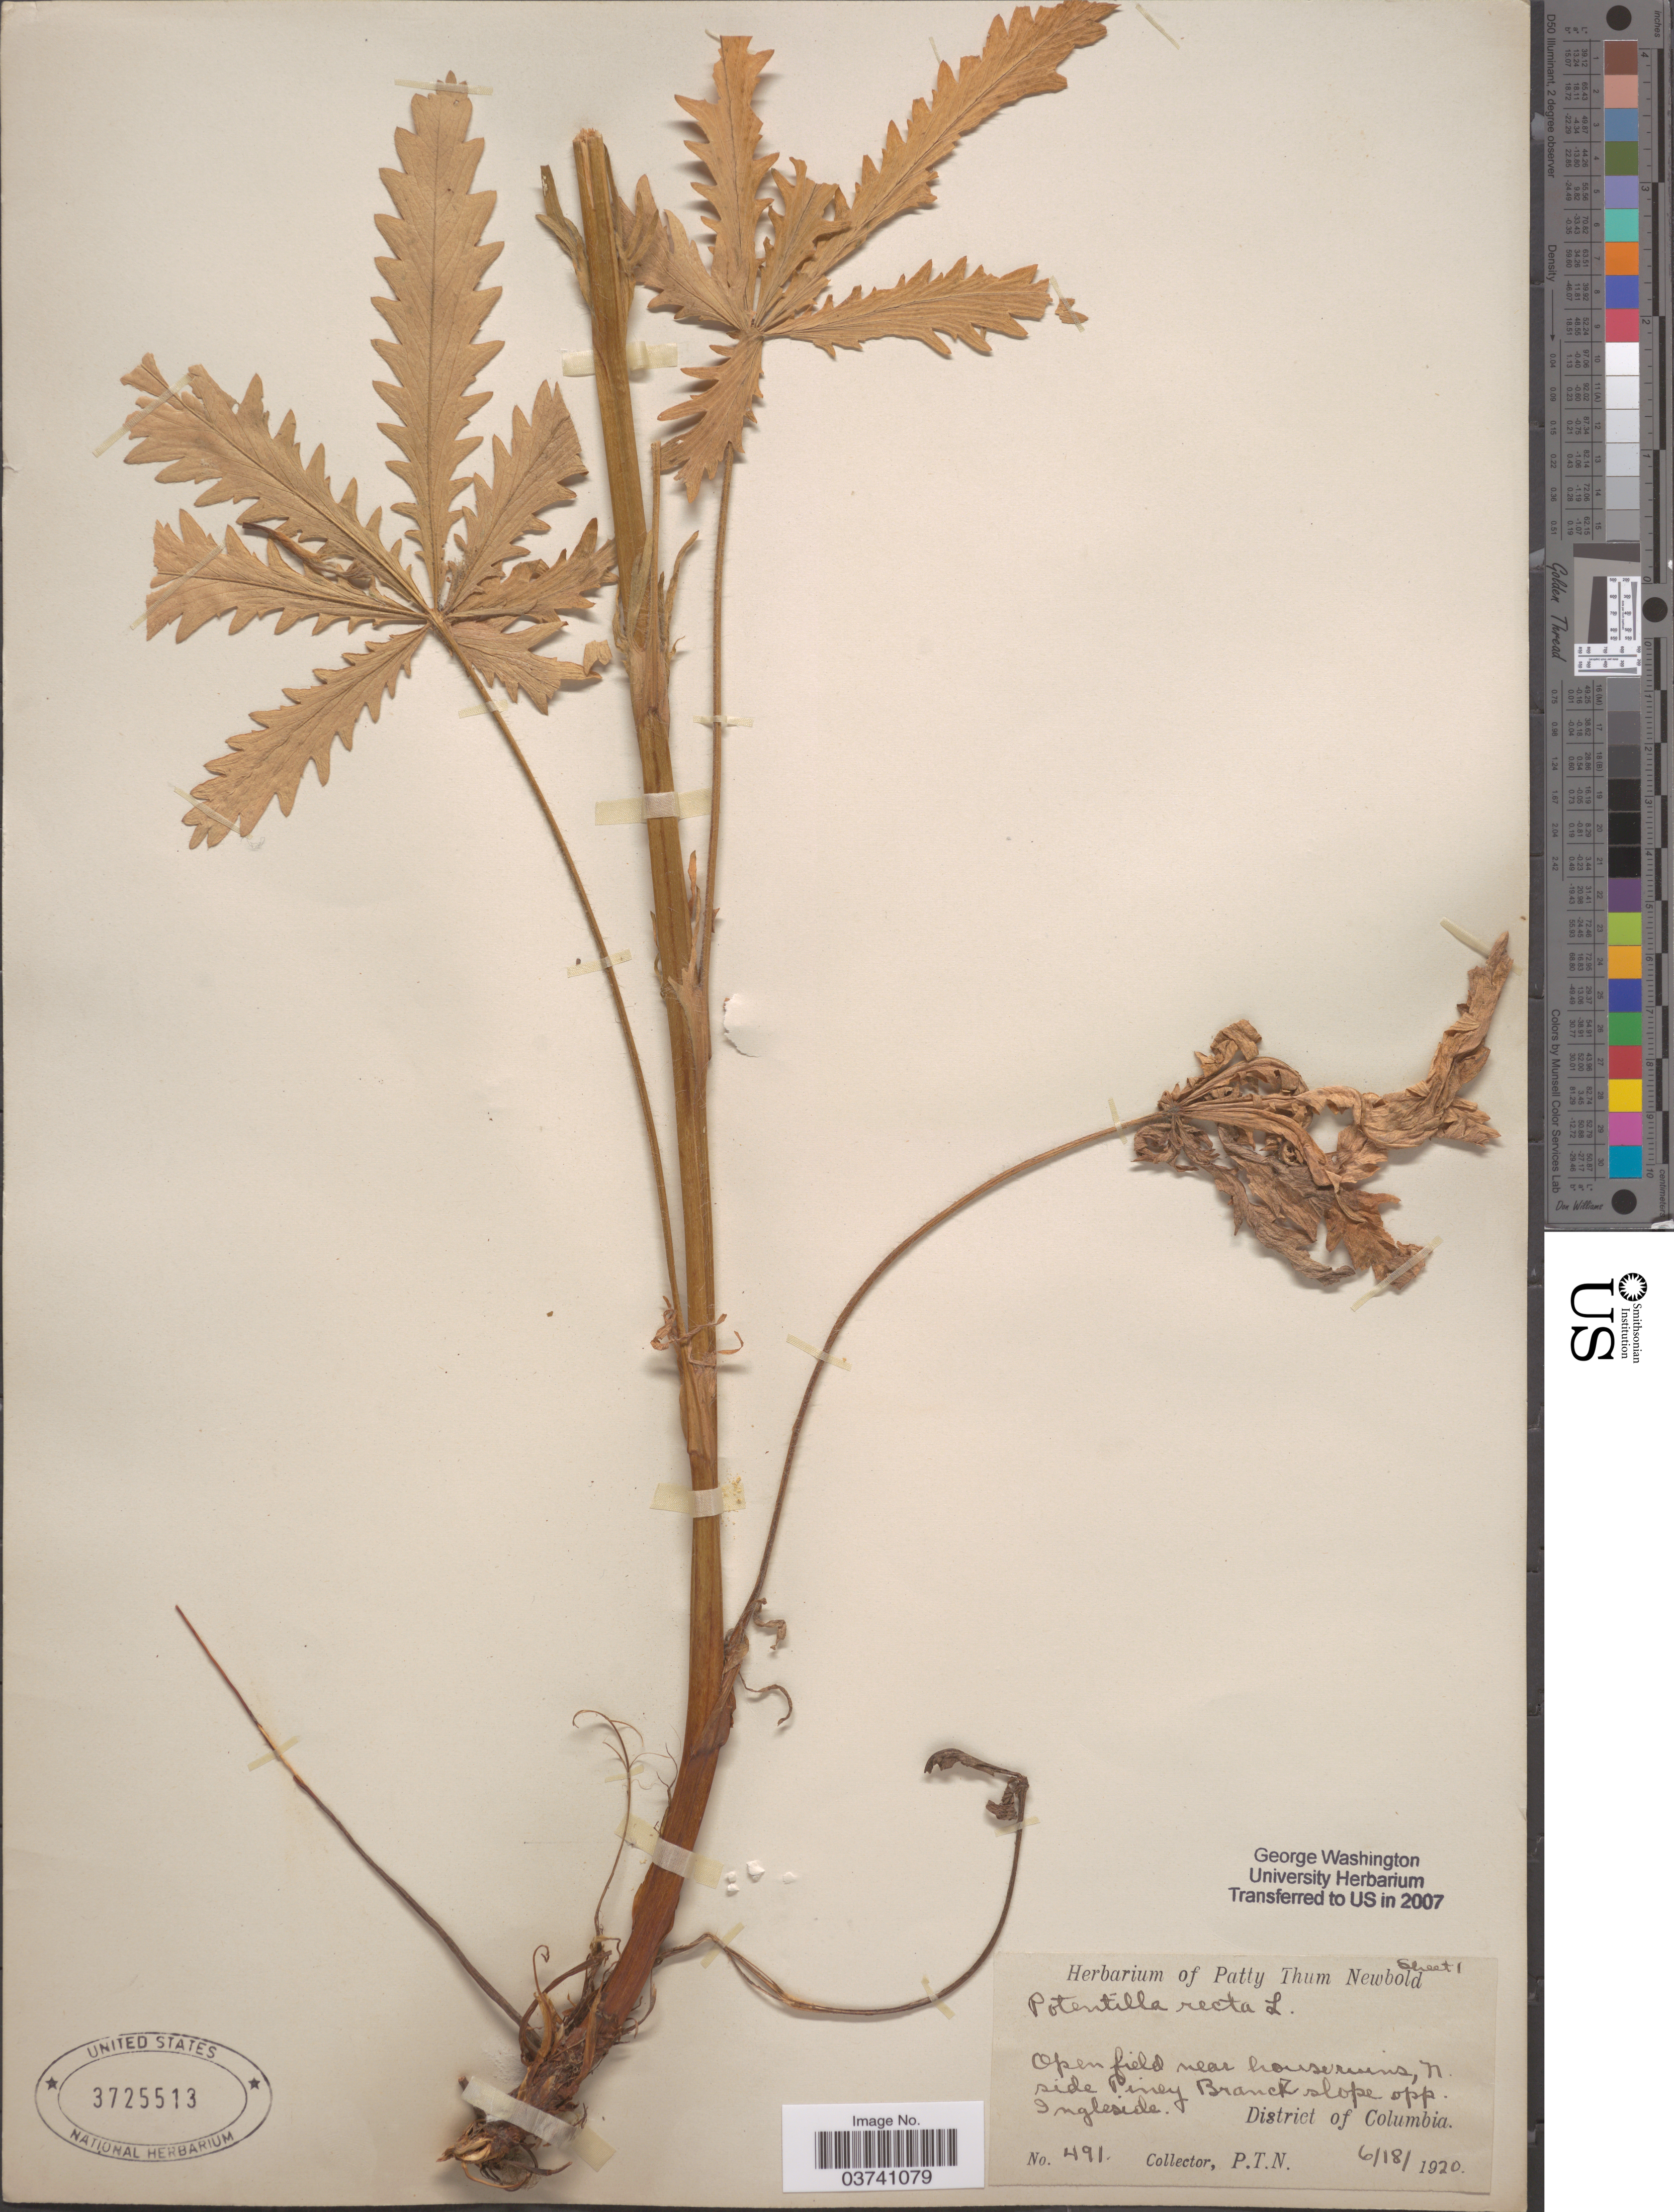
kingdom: Plantae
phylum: Tracheophyta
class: Magnoliopsida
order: Rosales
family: Rosaceae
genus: Potentilla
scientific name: Potentilla recta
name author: L.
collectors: P. Newbold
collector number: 491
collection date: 1920-06-18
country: United States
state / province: District of Columbia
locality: Open field near house ruins, N. side of Piney Branch slope opp. Ingleside.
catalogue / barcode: US 3725513